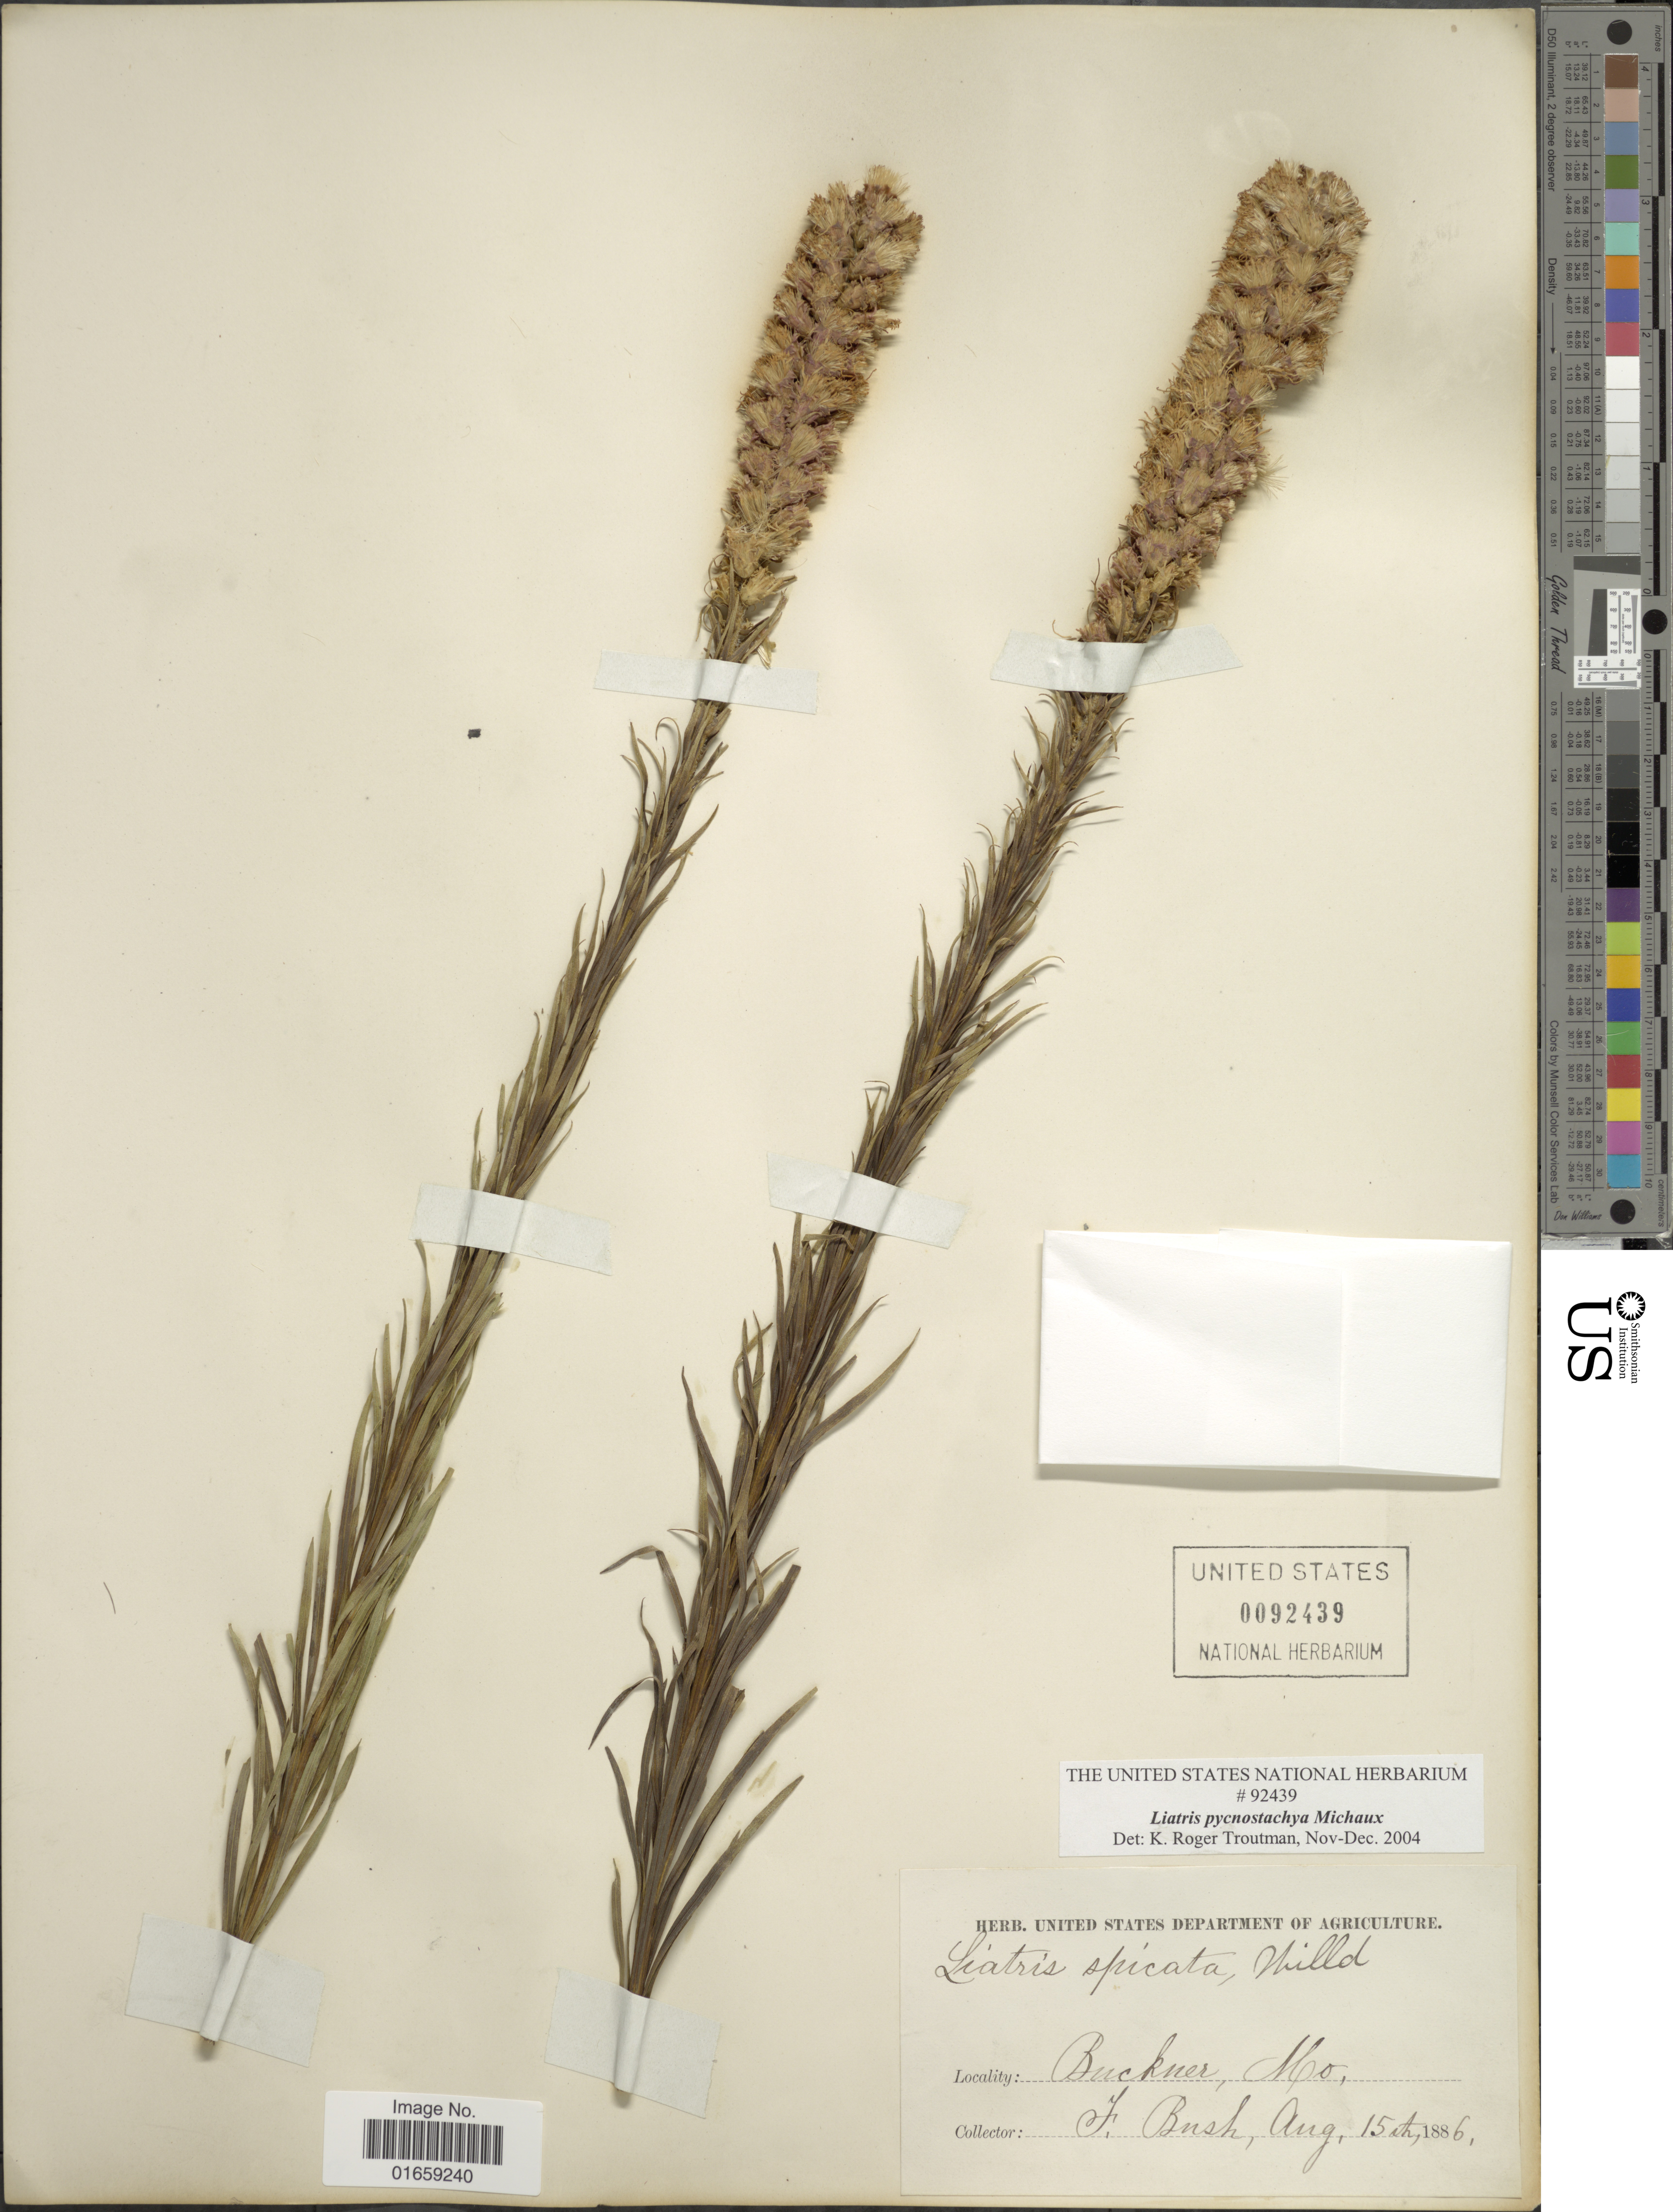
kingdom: Plantae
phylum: Tracheophyta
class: Magnoliopsida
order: Asterales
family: Asteraceae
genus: Liatris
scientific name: Liatris pycnostachya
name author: Michx.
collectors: F. Bush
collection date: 1886-08-15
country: United States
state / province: Missouri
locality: Buckner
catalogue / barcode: US 92439